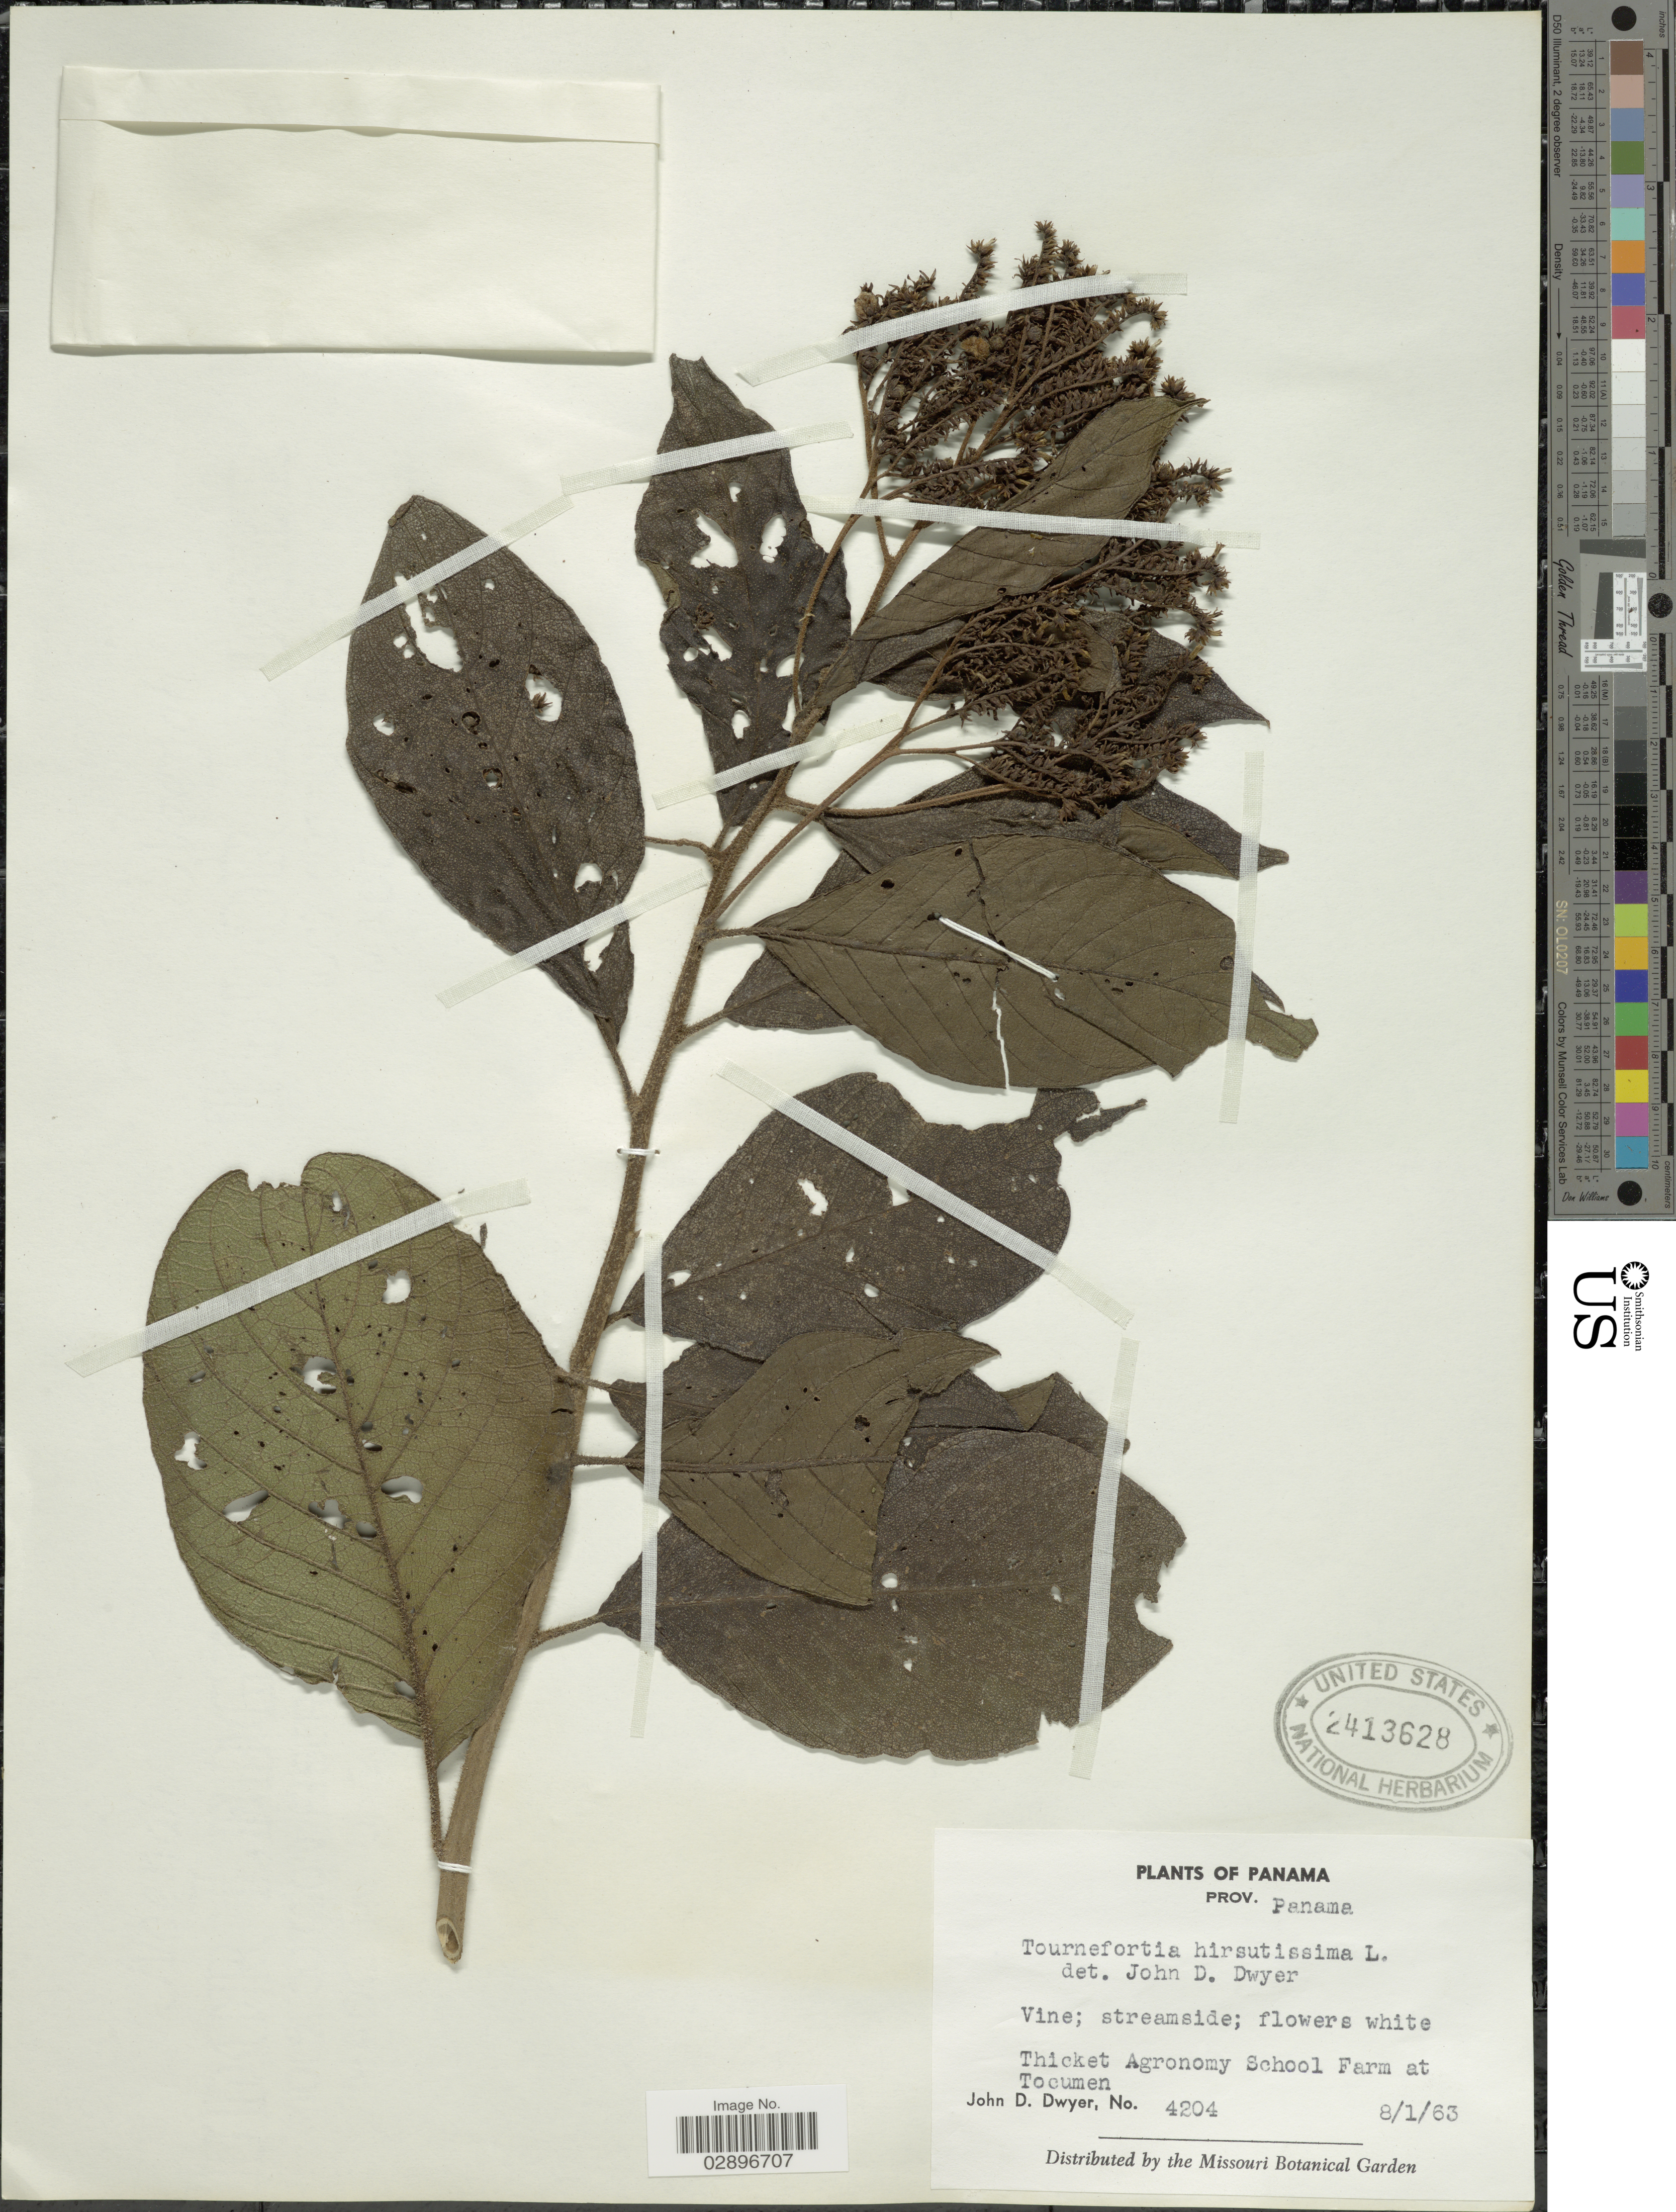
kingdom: Plantae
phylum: Tracheophyta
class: Magnoliopsida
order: Boraginales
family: Heliotropiaceae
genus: Tournefortia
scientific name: Tournefortia hirsutissima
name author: L.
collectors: J. D. Dwyer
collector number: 4204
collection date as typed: Transcribed d/m/y: 8/1/63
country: Panama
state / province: Panamá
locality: Thicket Agronomy School Farm at Tocumen.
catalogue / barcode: US 2413628